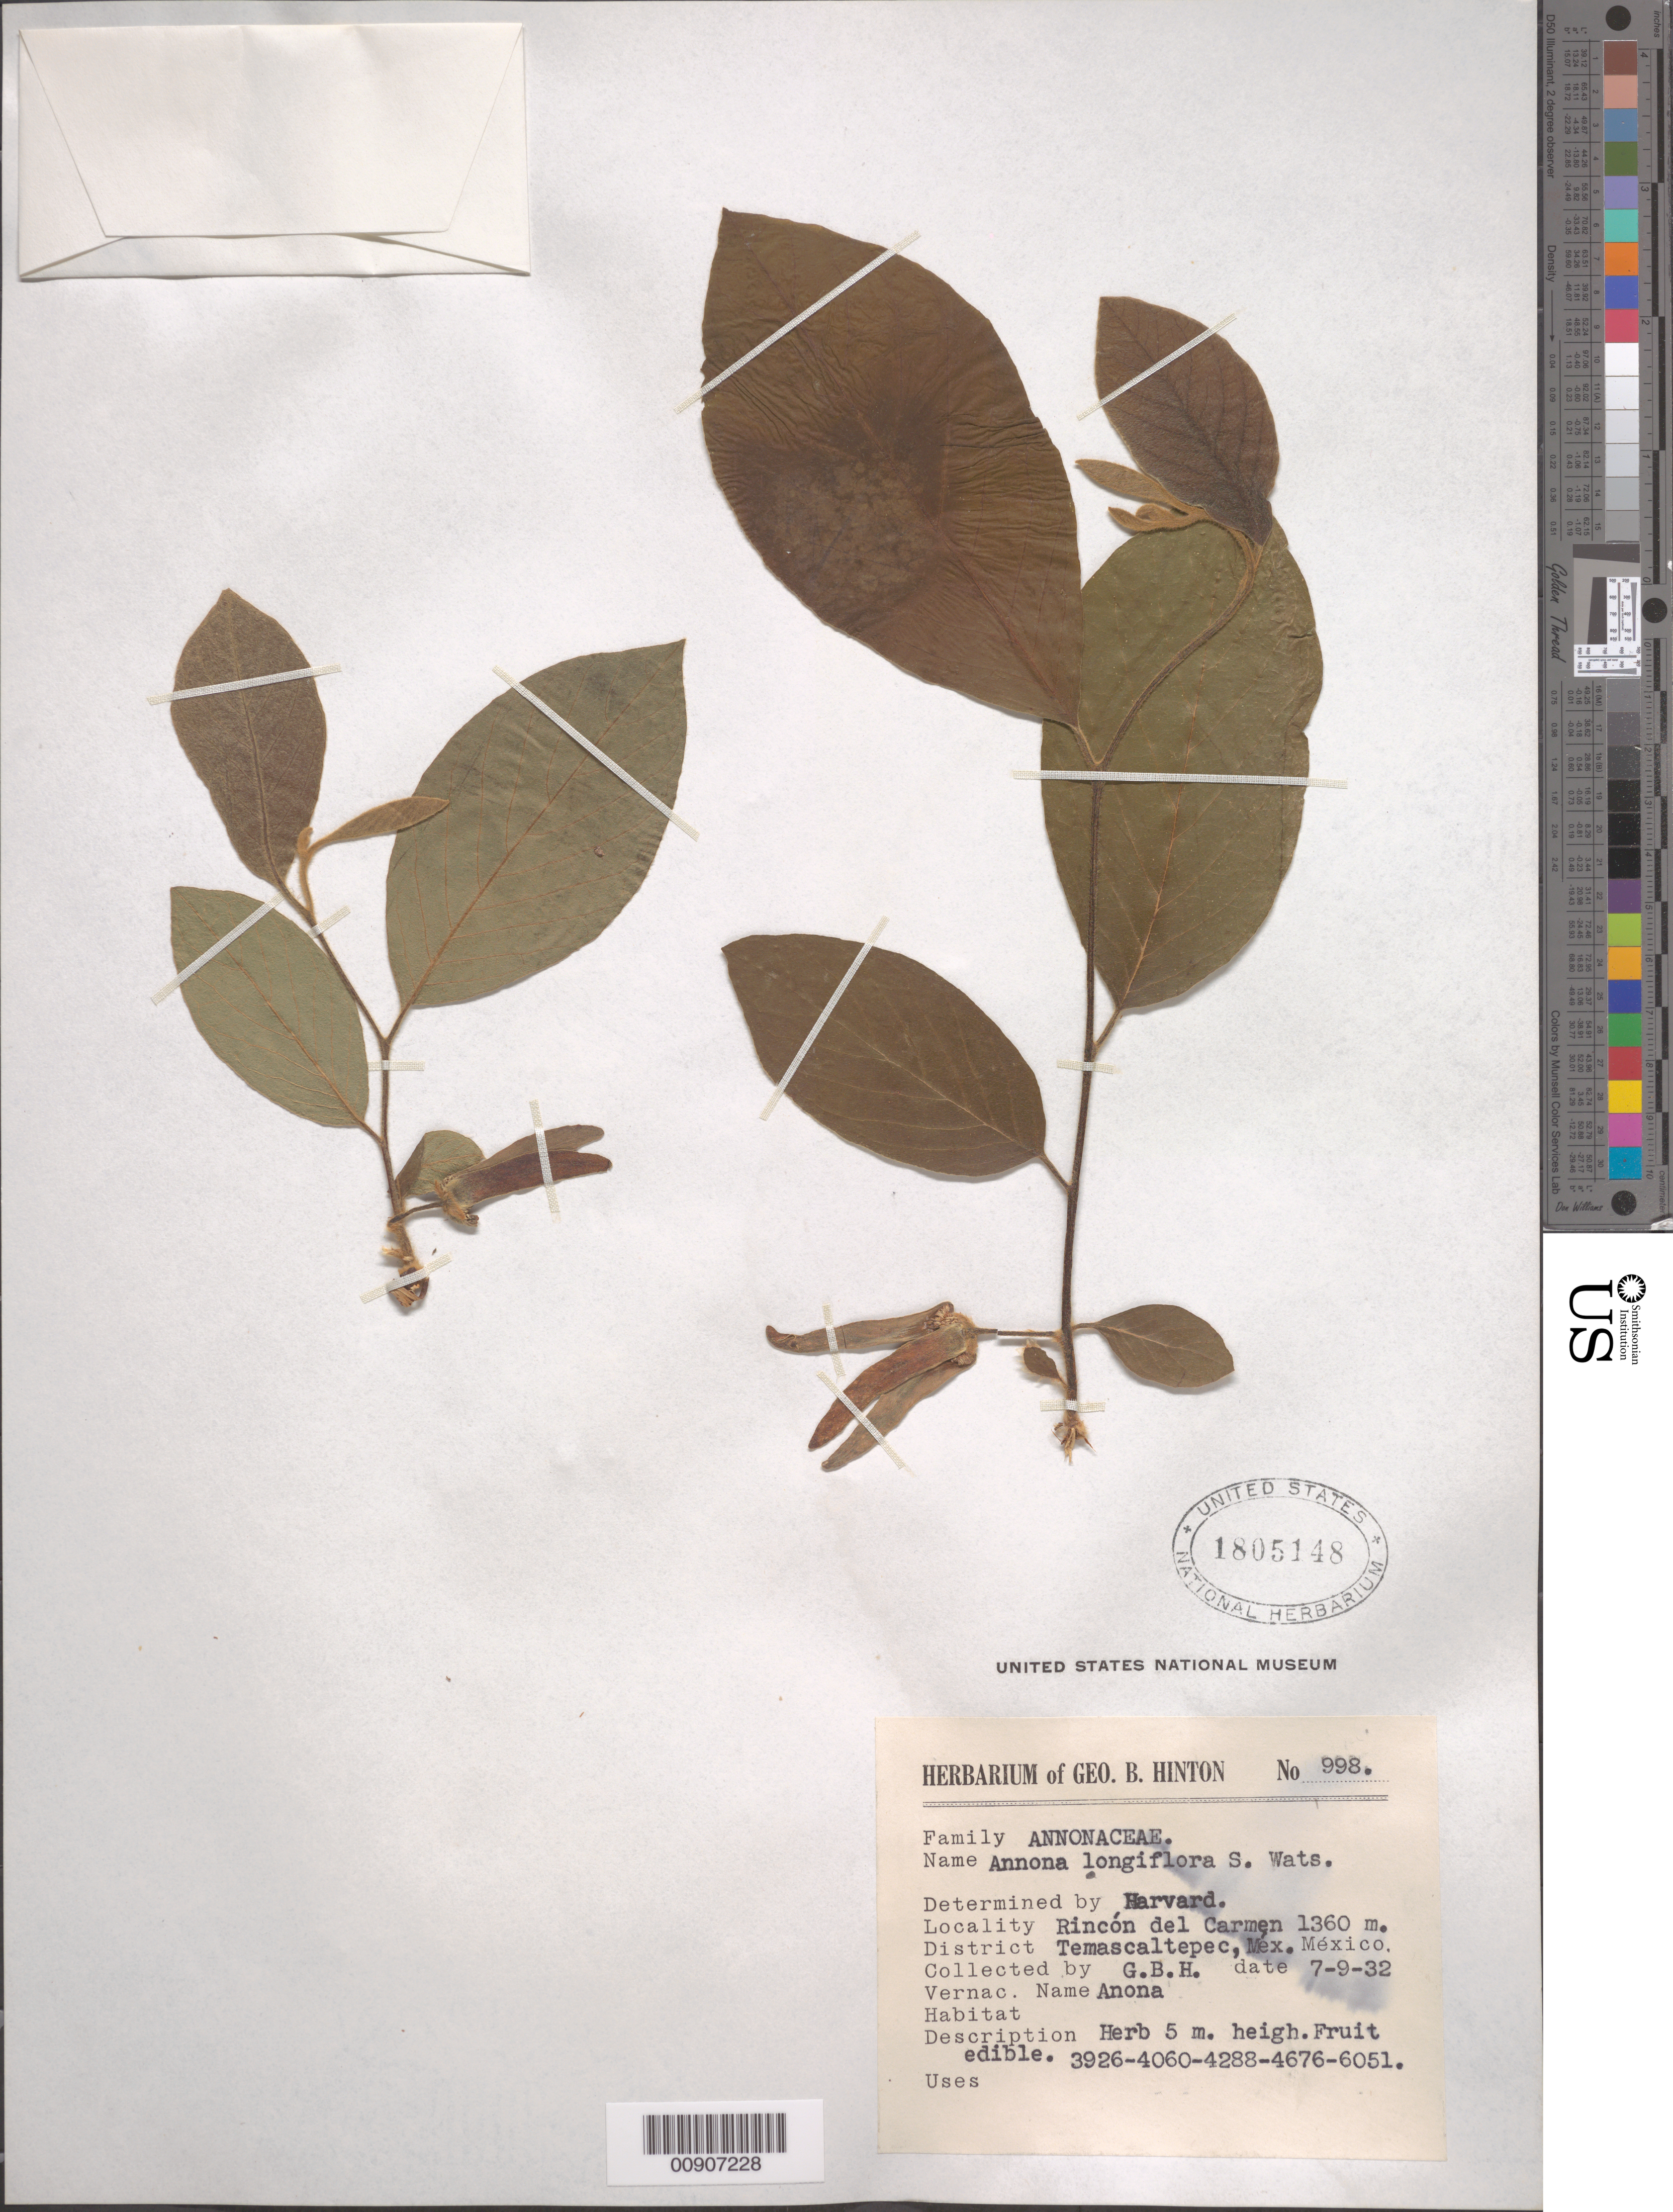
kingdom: Plantae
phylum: Tracheophyta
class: Magnoliopsida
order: Magnoliales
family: Annonaceae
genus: Annona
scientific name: Annona longiflora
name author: S. Watson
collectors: G. B. Hinton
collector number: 998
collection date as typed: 09 Jul 1932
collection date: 1932-07-09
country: Mexico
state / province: México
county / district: Temascaltepec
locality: Rincón del Carmen, District Temascaltepec, State of Mexico.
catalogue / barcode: US 1805148